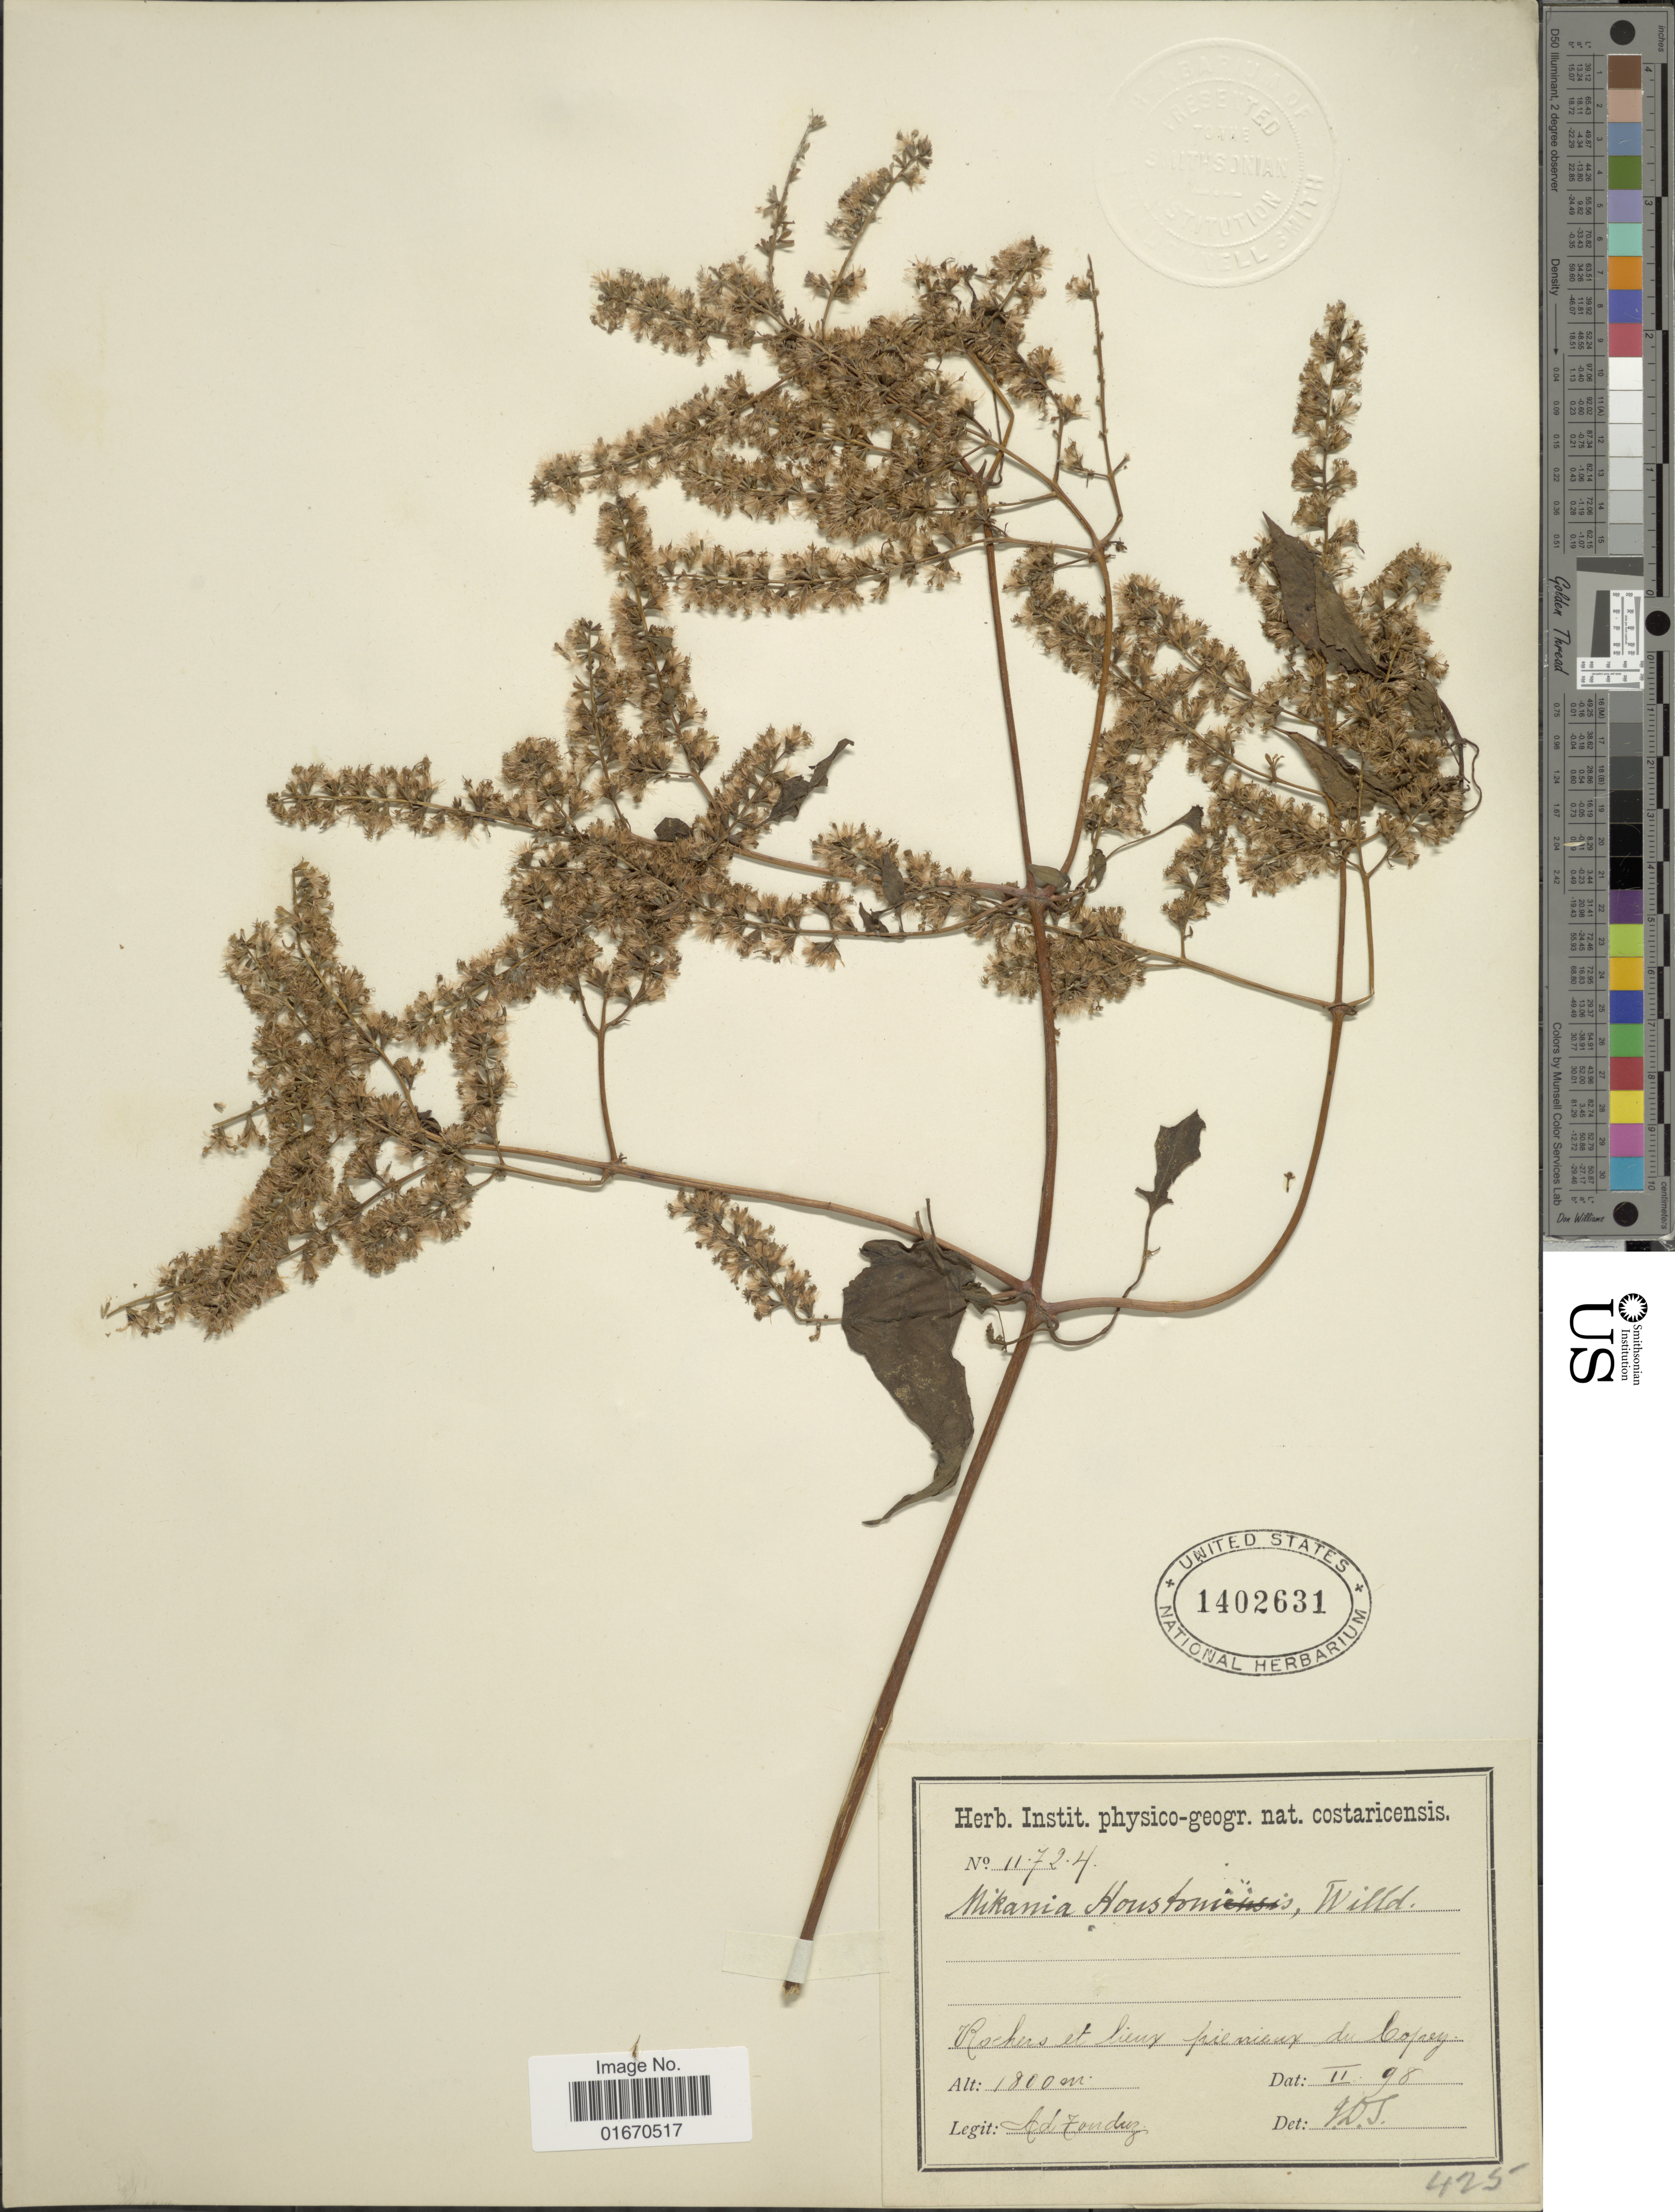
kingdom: Plantae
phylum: Tracheophyta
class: Magnoliopsida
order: Asterales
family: Asteraceae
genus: Mikania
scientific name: Mikania houstoniana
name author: (L.) B.L. Rob.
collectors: A. Tonduz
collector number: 11724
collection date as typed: Transcribed d/m/y: /2/98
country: Costa Rica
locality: Rochers et lieux pienieux du Copey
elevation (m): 1800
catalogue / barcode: US 1402631